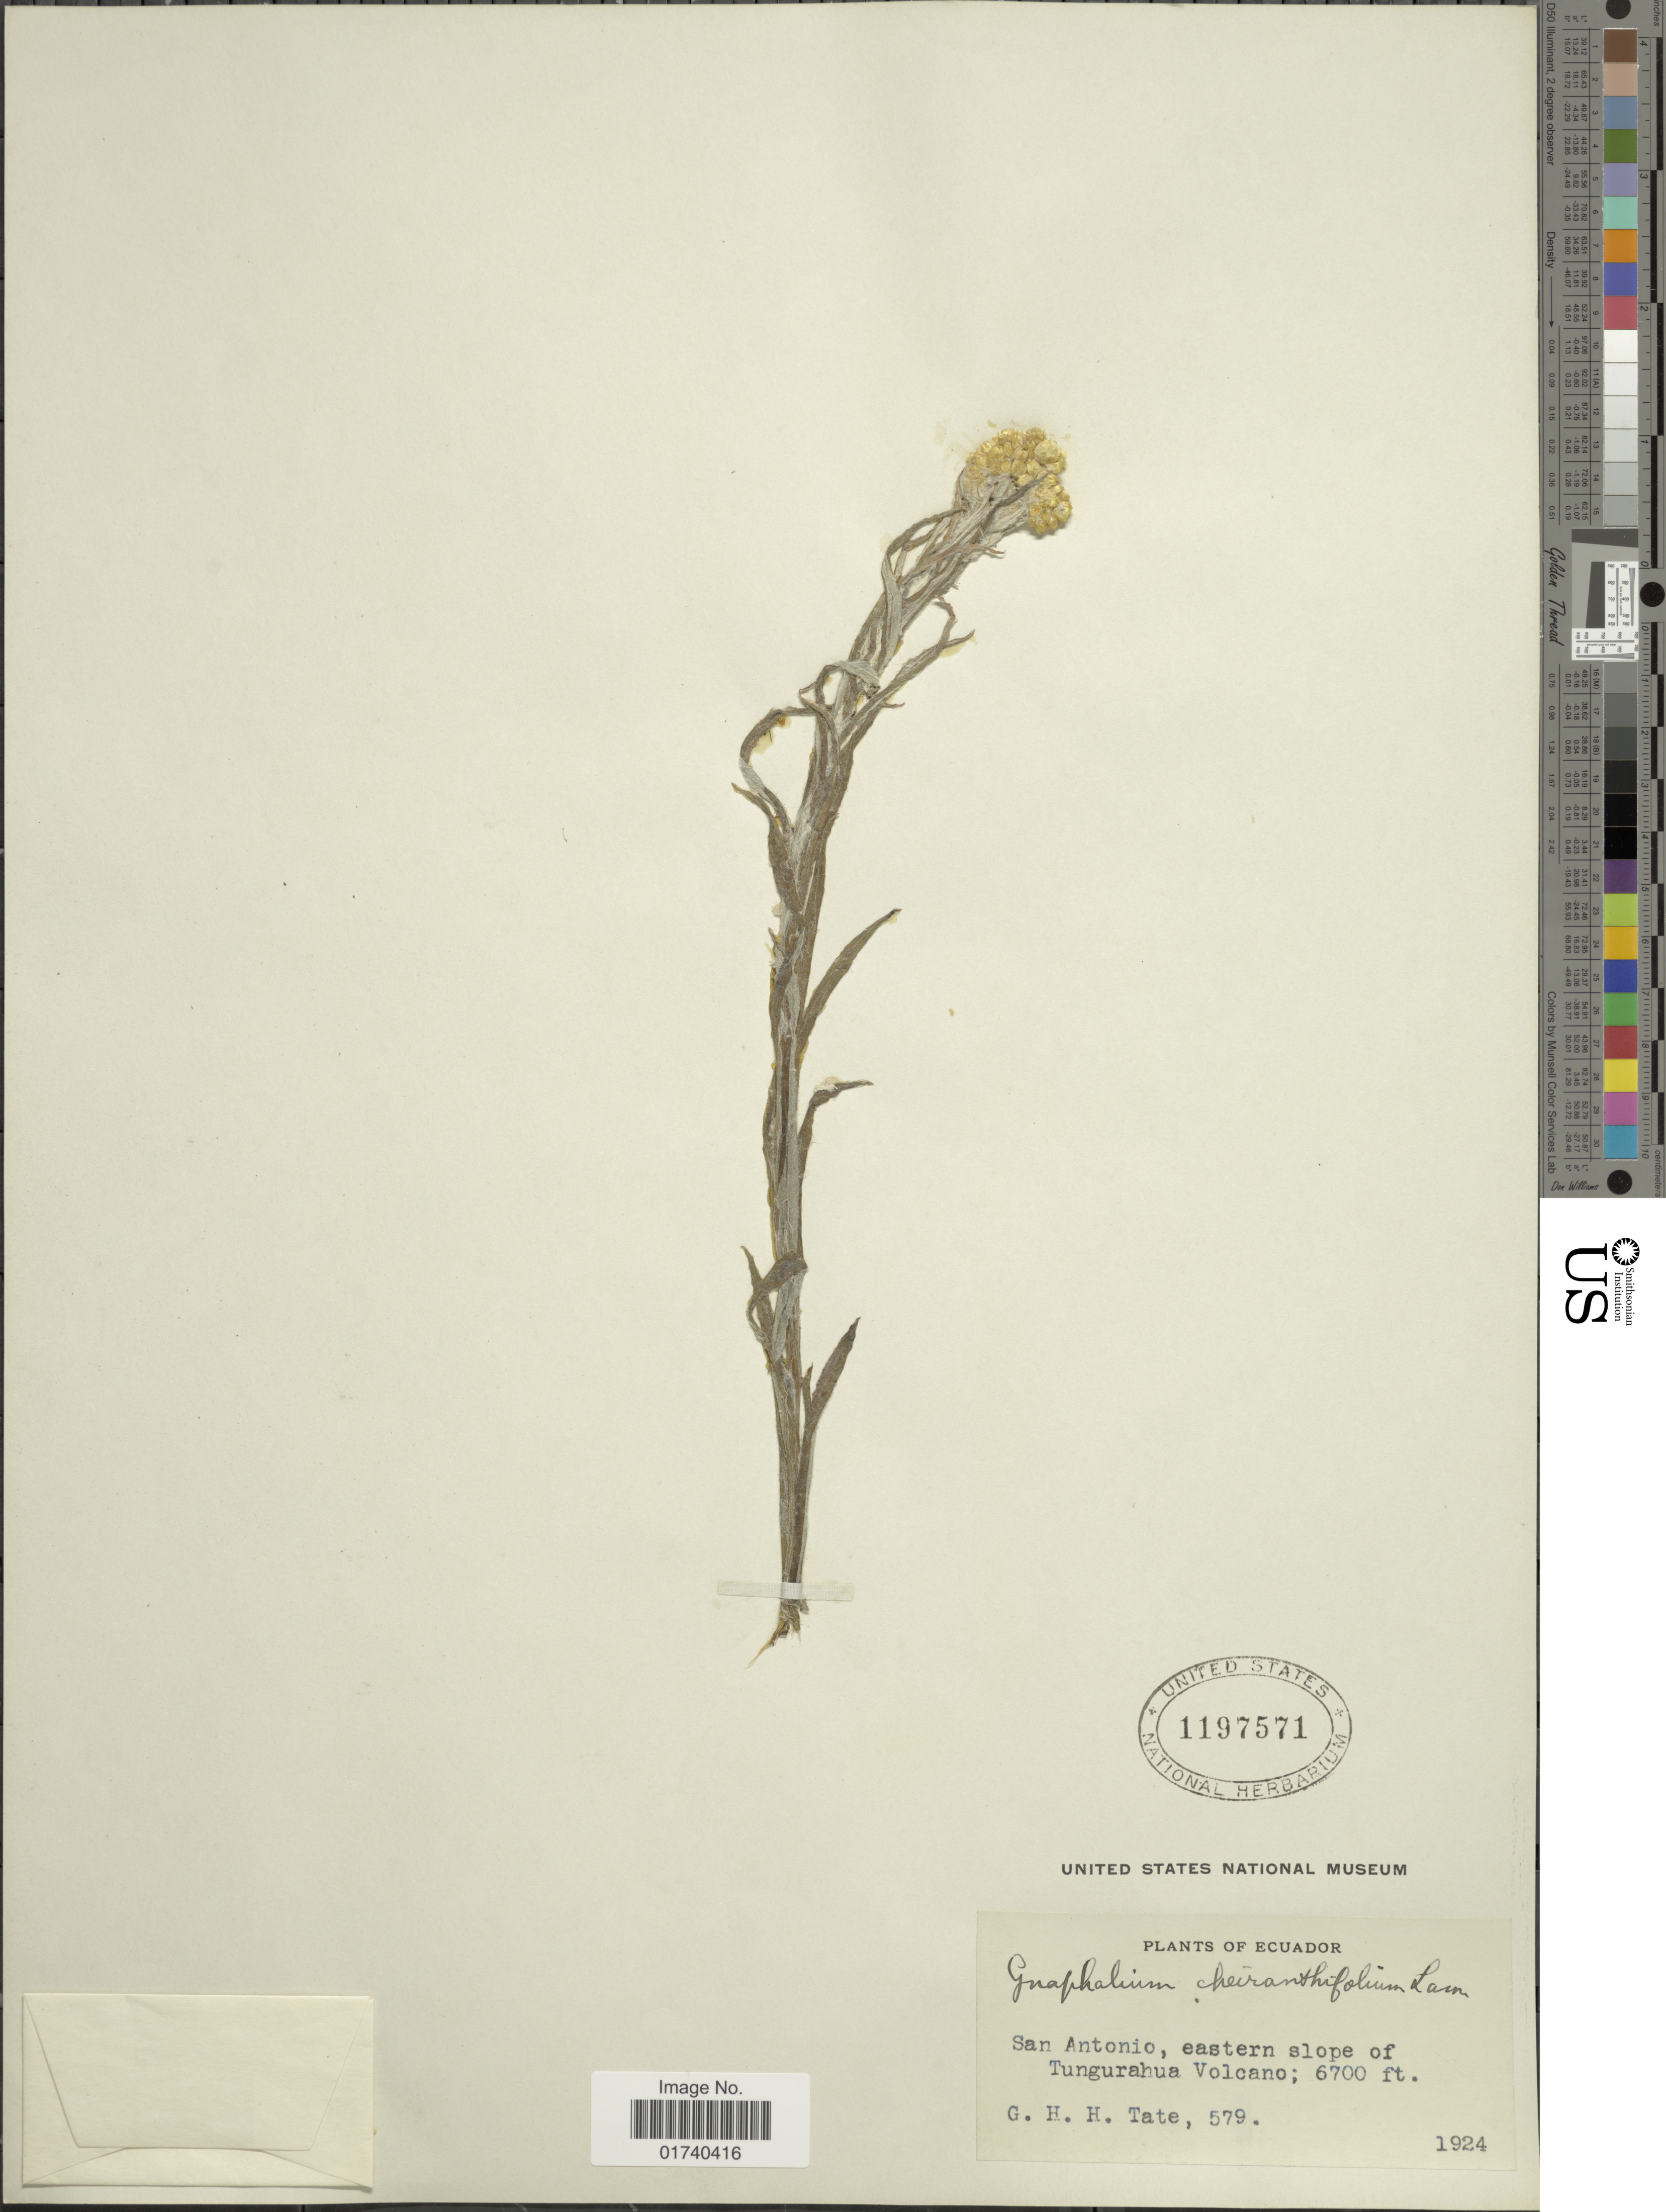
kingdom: Plantae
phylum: Tracheophyta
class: Magnoliopsida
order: Asterales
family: Asteraceae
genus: Pseudognaphalium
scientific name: Pseudognaphalium cheiranthifolium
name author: (Lam.) Hilliard & B.L. Burtt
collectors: G. H. H.Tate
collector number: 579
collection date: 1924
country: Ecuador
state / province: Tungurahua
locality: San Antonio, Eastern slope of Tungurahua.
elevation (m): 2042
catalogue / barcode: US 1197571